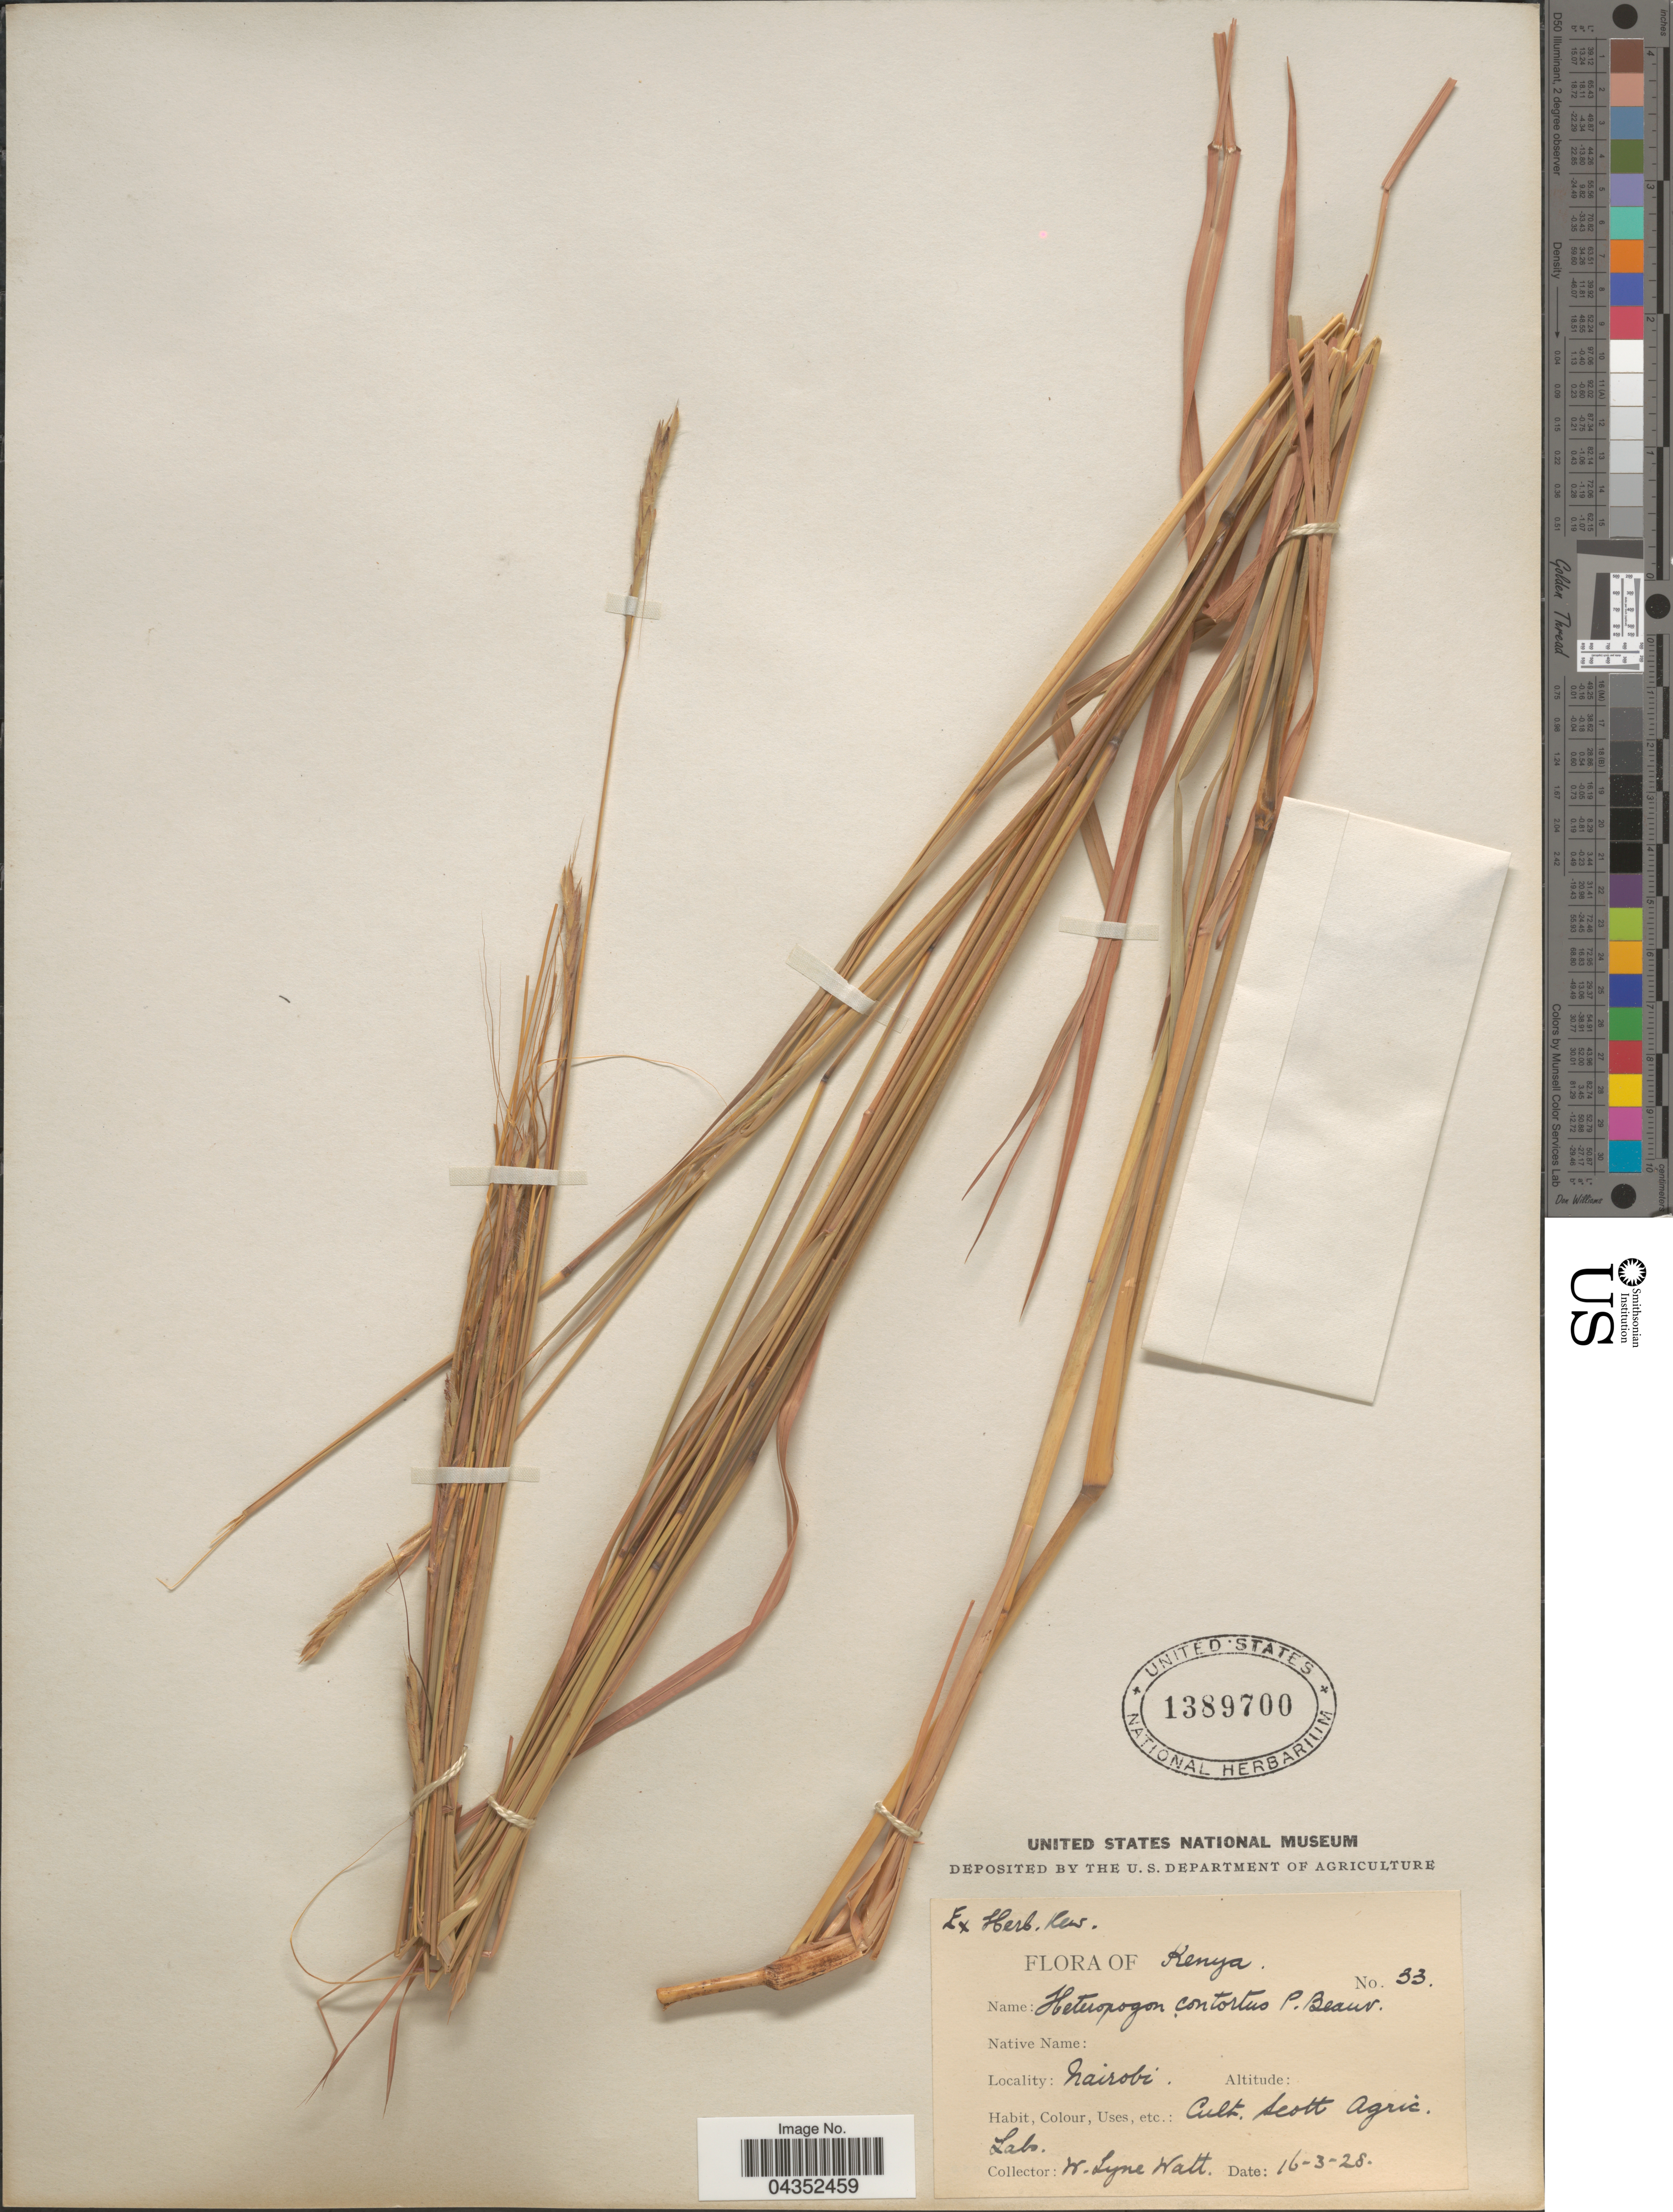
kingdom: Plantae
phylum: Tracheophyta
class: Liliopsida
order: Poales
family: Poaceae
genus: Heteropogon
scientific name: Heteropogon contortus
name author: (L.) P. Beauv. ex Roem. & Schult.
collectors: W. Lyne-Watt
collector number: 33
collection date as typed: Transcribed d/m/y: 16/3/28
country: Kenya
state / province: Nairobi Area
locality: Nairobi. Cult. Scott Agric.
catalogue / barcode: US 1389700